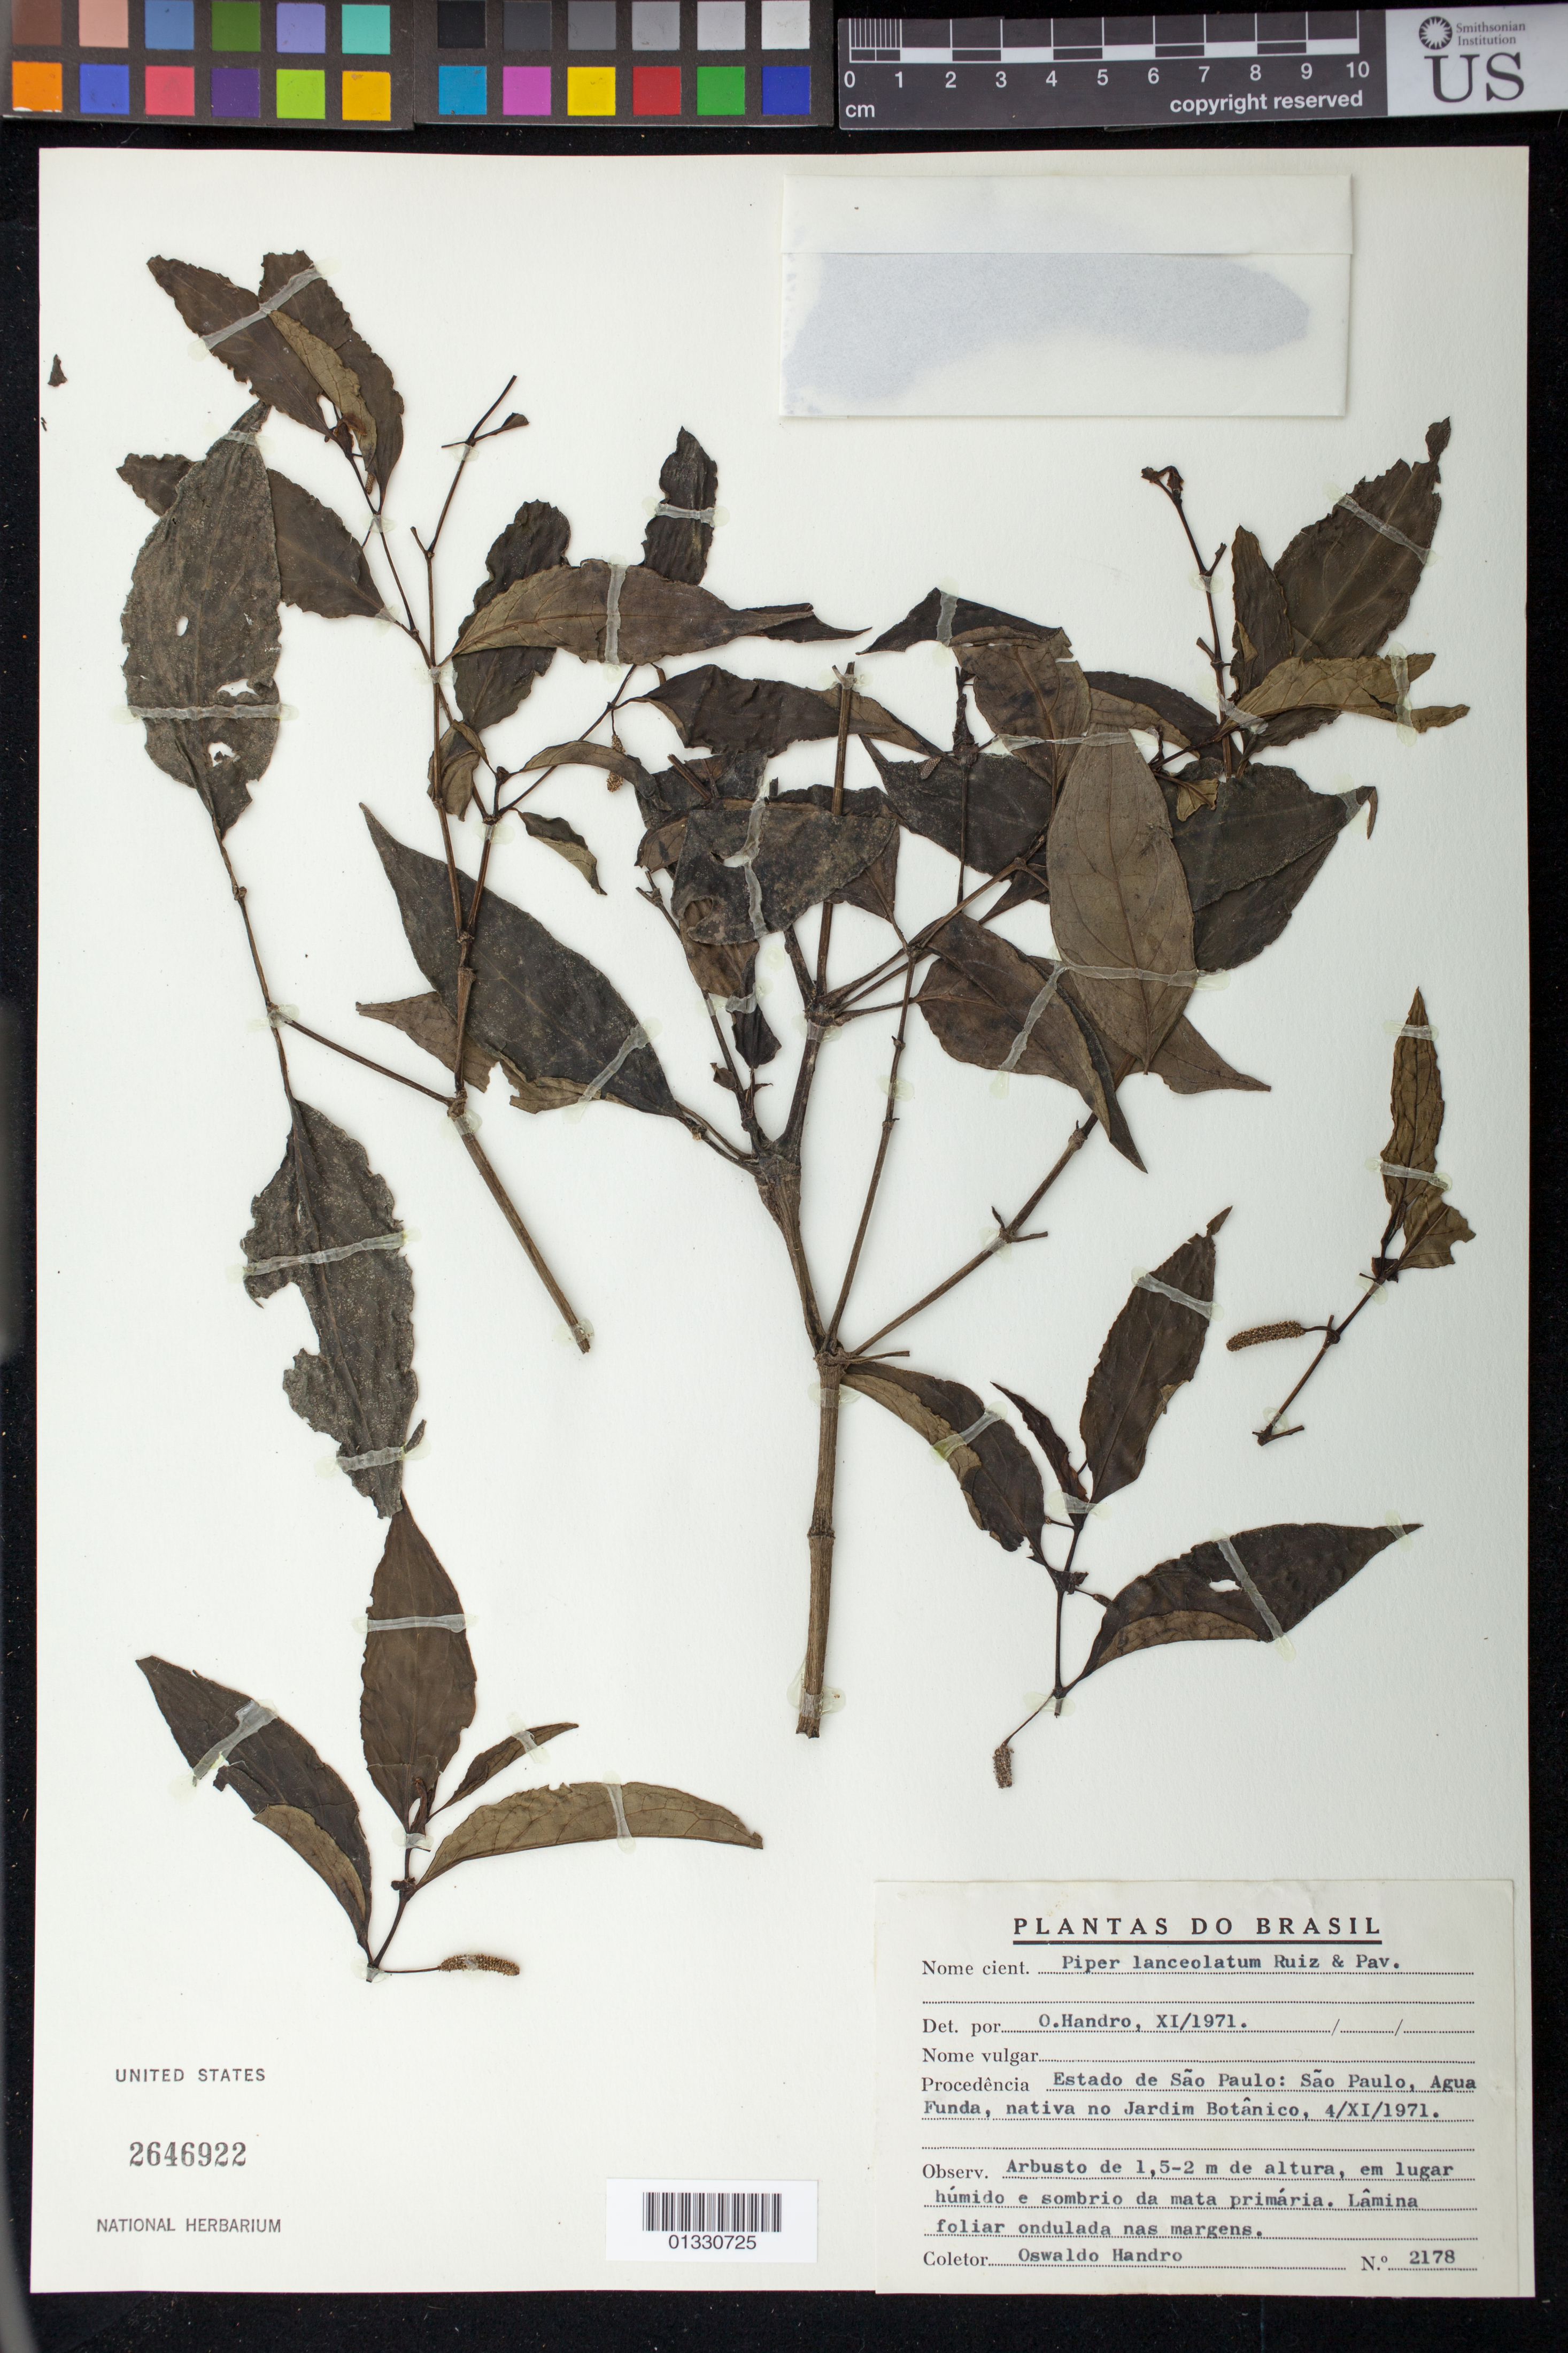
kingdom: Plantae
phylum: Tracheophyta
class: Magnoliopsida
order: Piperales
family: Piperaceae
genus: Piper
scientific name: Piper lanceolatum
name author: Ruiz & Pav.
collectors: O. Handro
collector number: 2178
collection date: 1971-11-04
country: Brazil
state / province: São Paulo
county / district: São Paulo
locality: Agua Funda, nativa no Jardim Botânico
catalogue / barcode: US 2646922